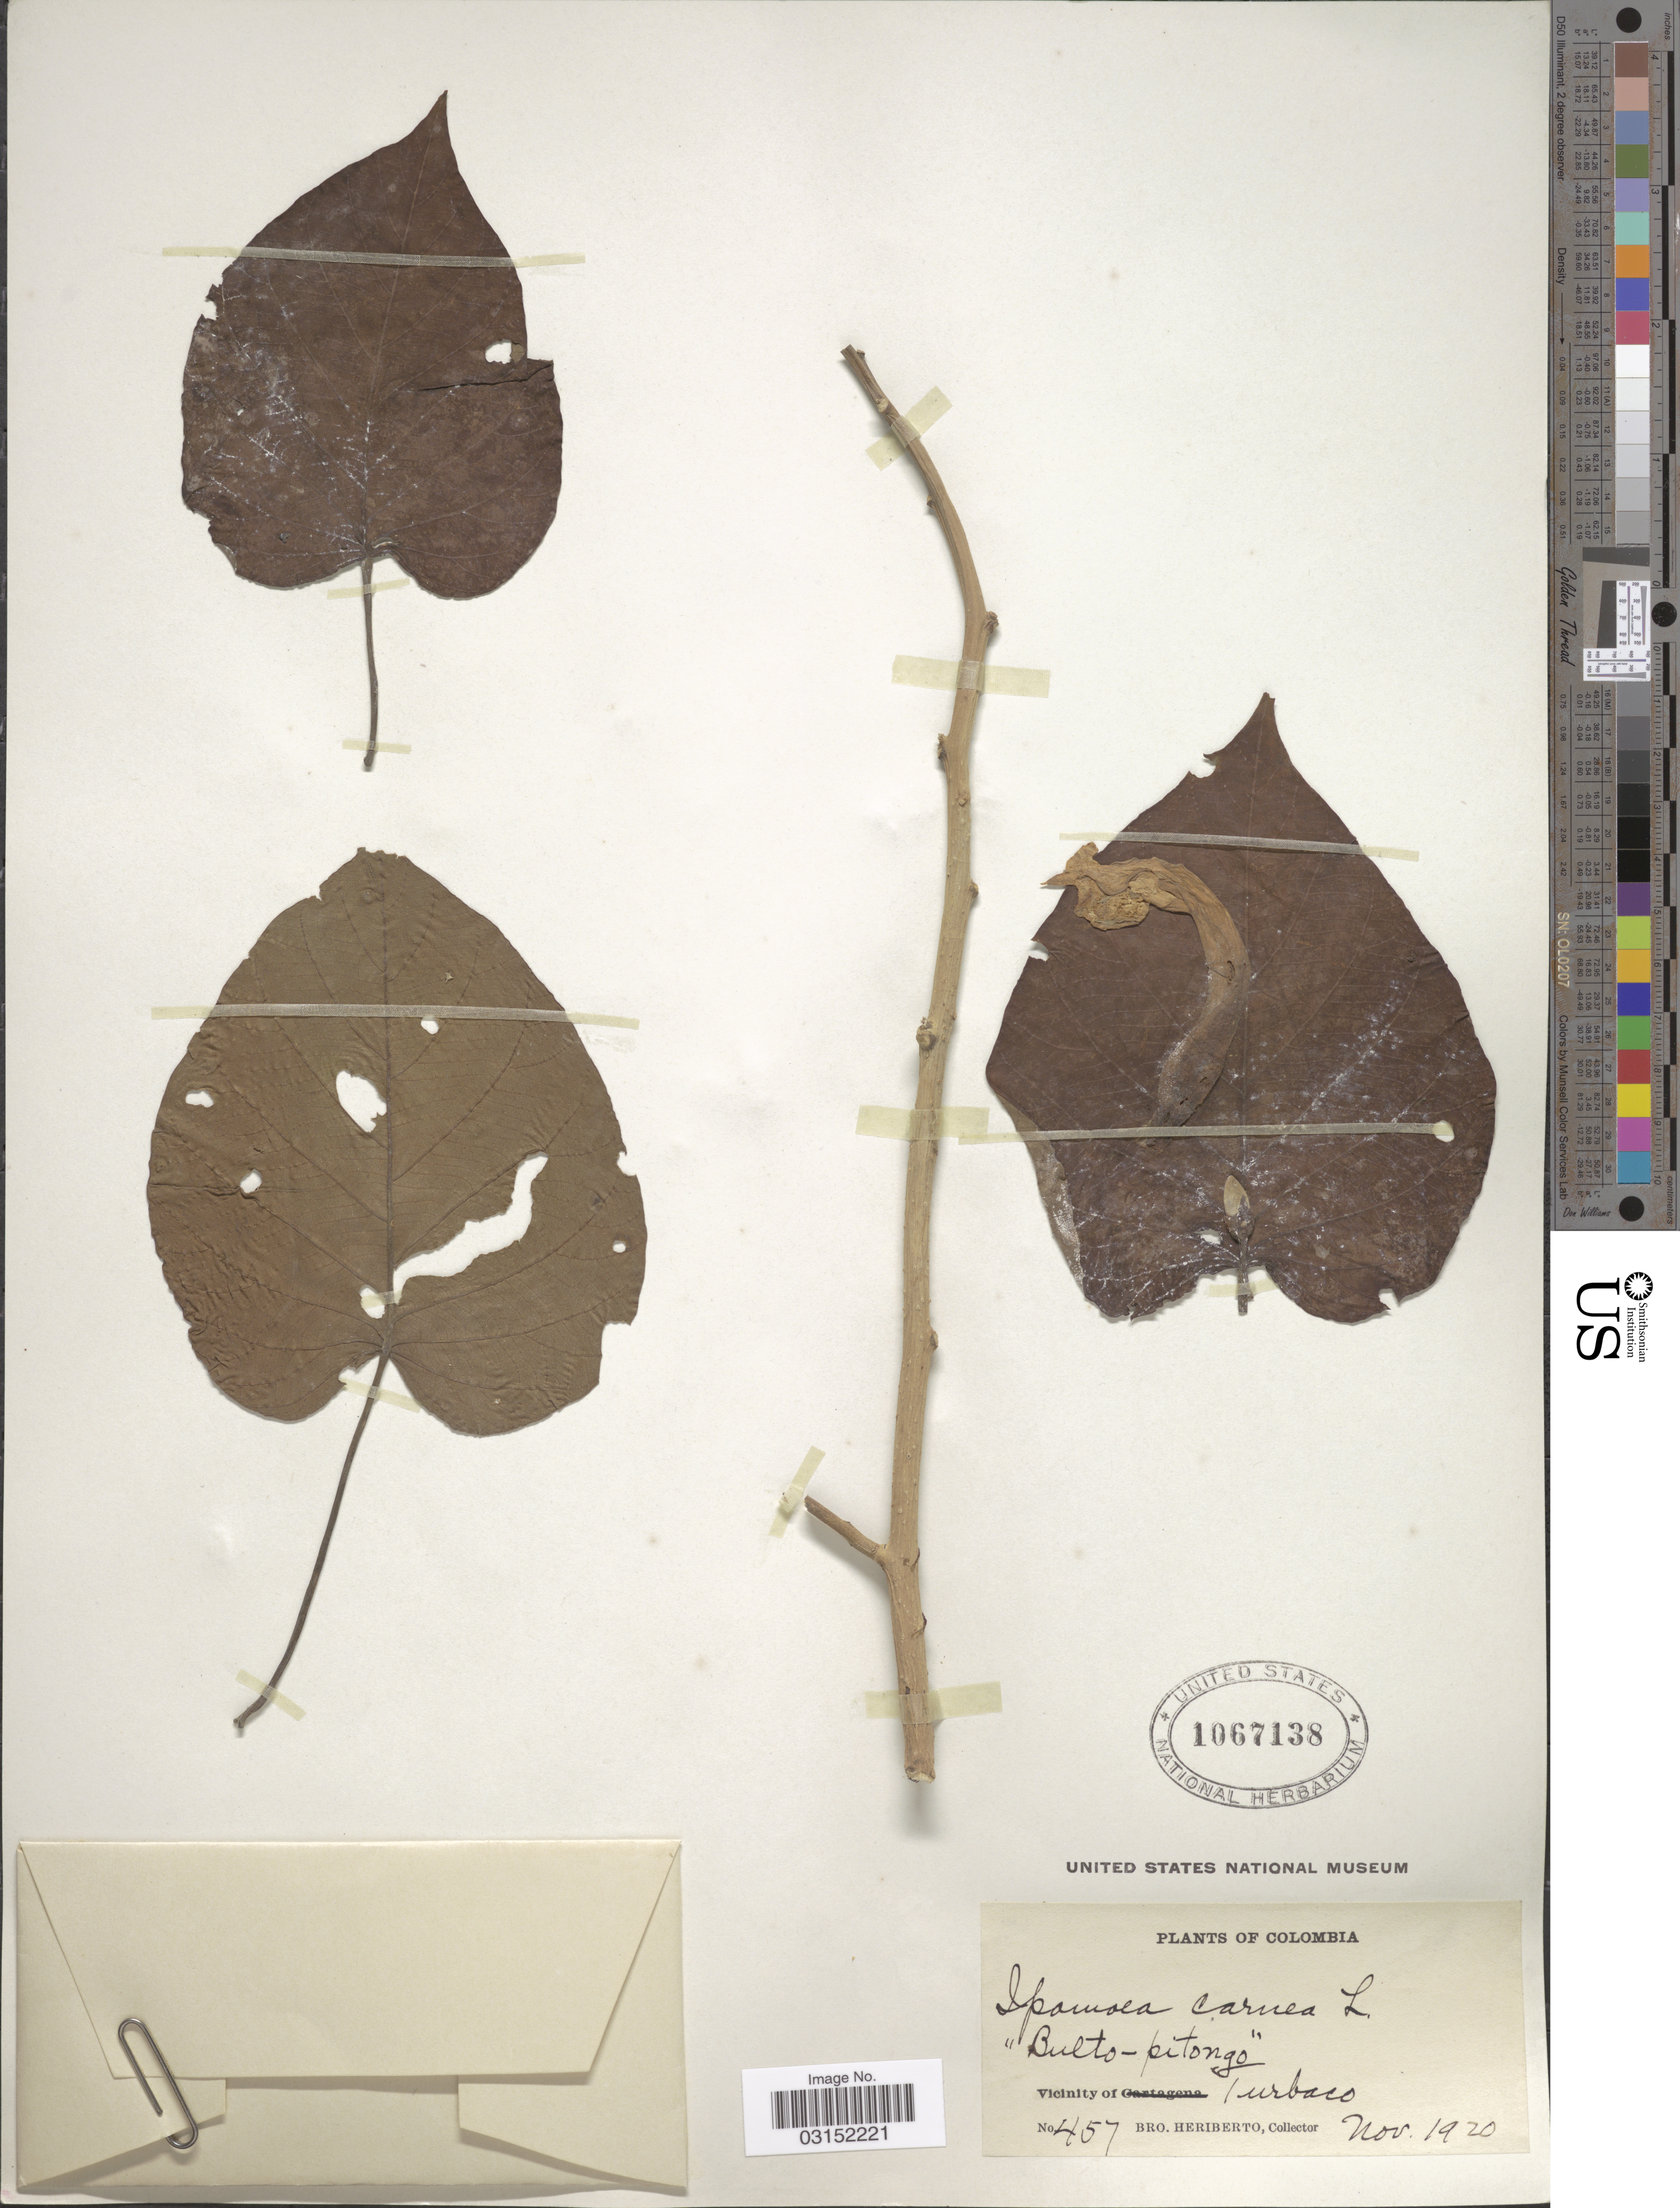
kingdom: Plantae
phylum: Tracheophyta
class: Magnoliopsida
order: Solanales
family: Convolvulaceae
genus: Ipomoea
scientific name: Ipomoea carnea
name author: Jacq.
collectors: B. Heriberto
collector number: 457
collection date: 1920-11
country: Colombia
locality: Vicinity of Turbaco.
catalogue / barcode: US 1067138